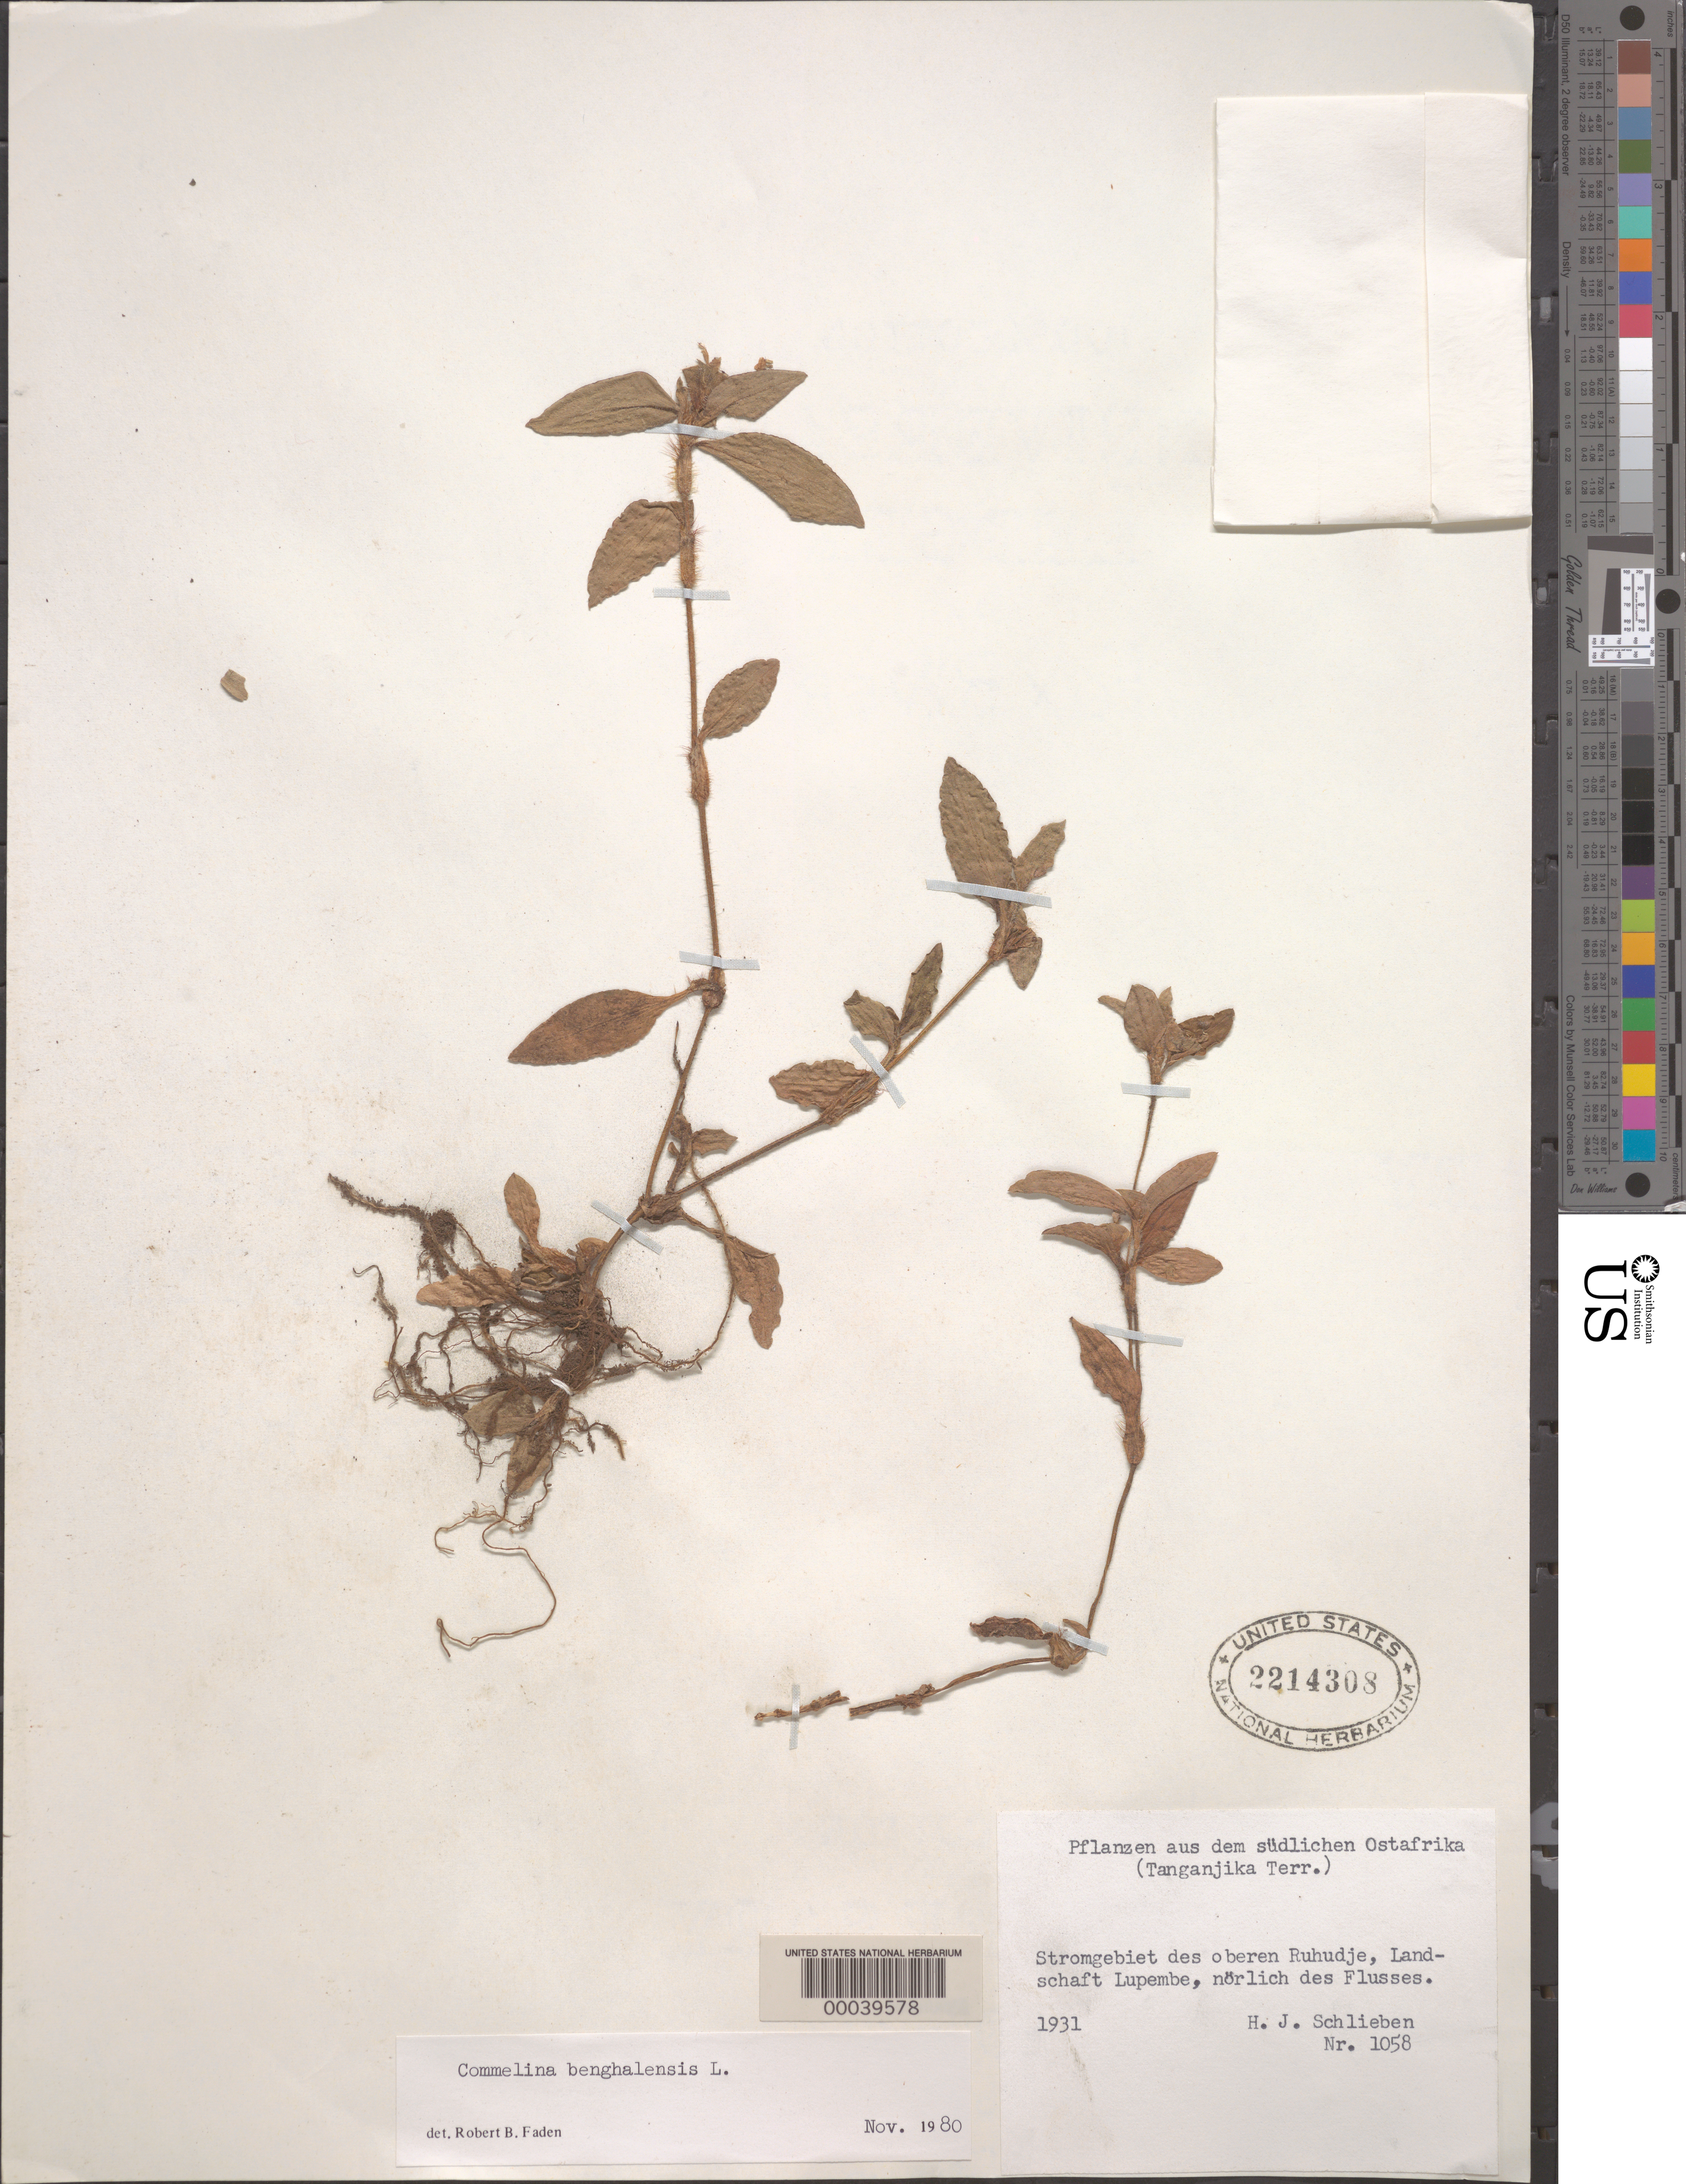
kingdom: Plantae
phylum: Tracheophyta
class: Liliopsida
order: Commelinales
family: Commelinaceae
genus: Commelina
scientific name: Commelina benghalensis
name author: L.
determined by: Faden, Robert B., (US), Smithsonian Institution - National Museum of Natural History (UNITED STATES)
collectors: H. J. Schlieben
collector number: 1058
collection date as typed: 1931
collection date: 1931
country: Tanzania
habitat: Near stream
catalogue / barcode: US 2214308